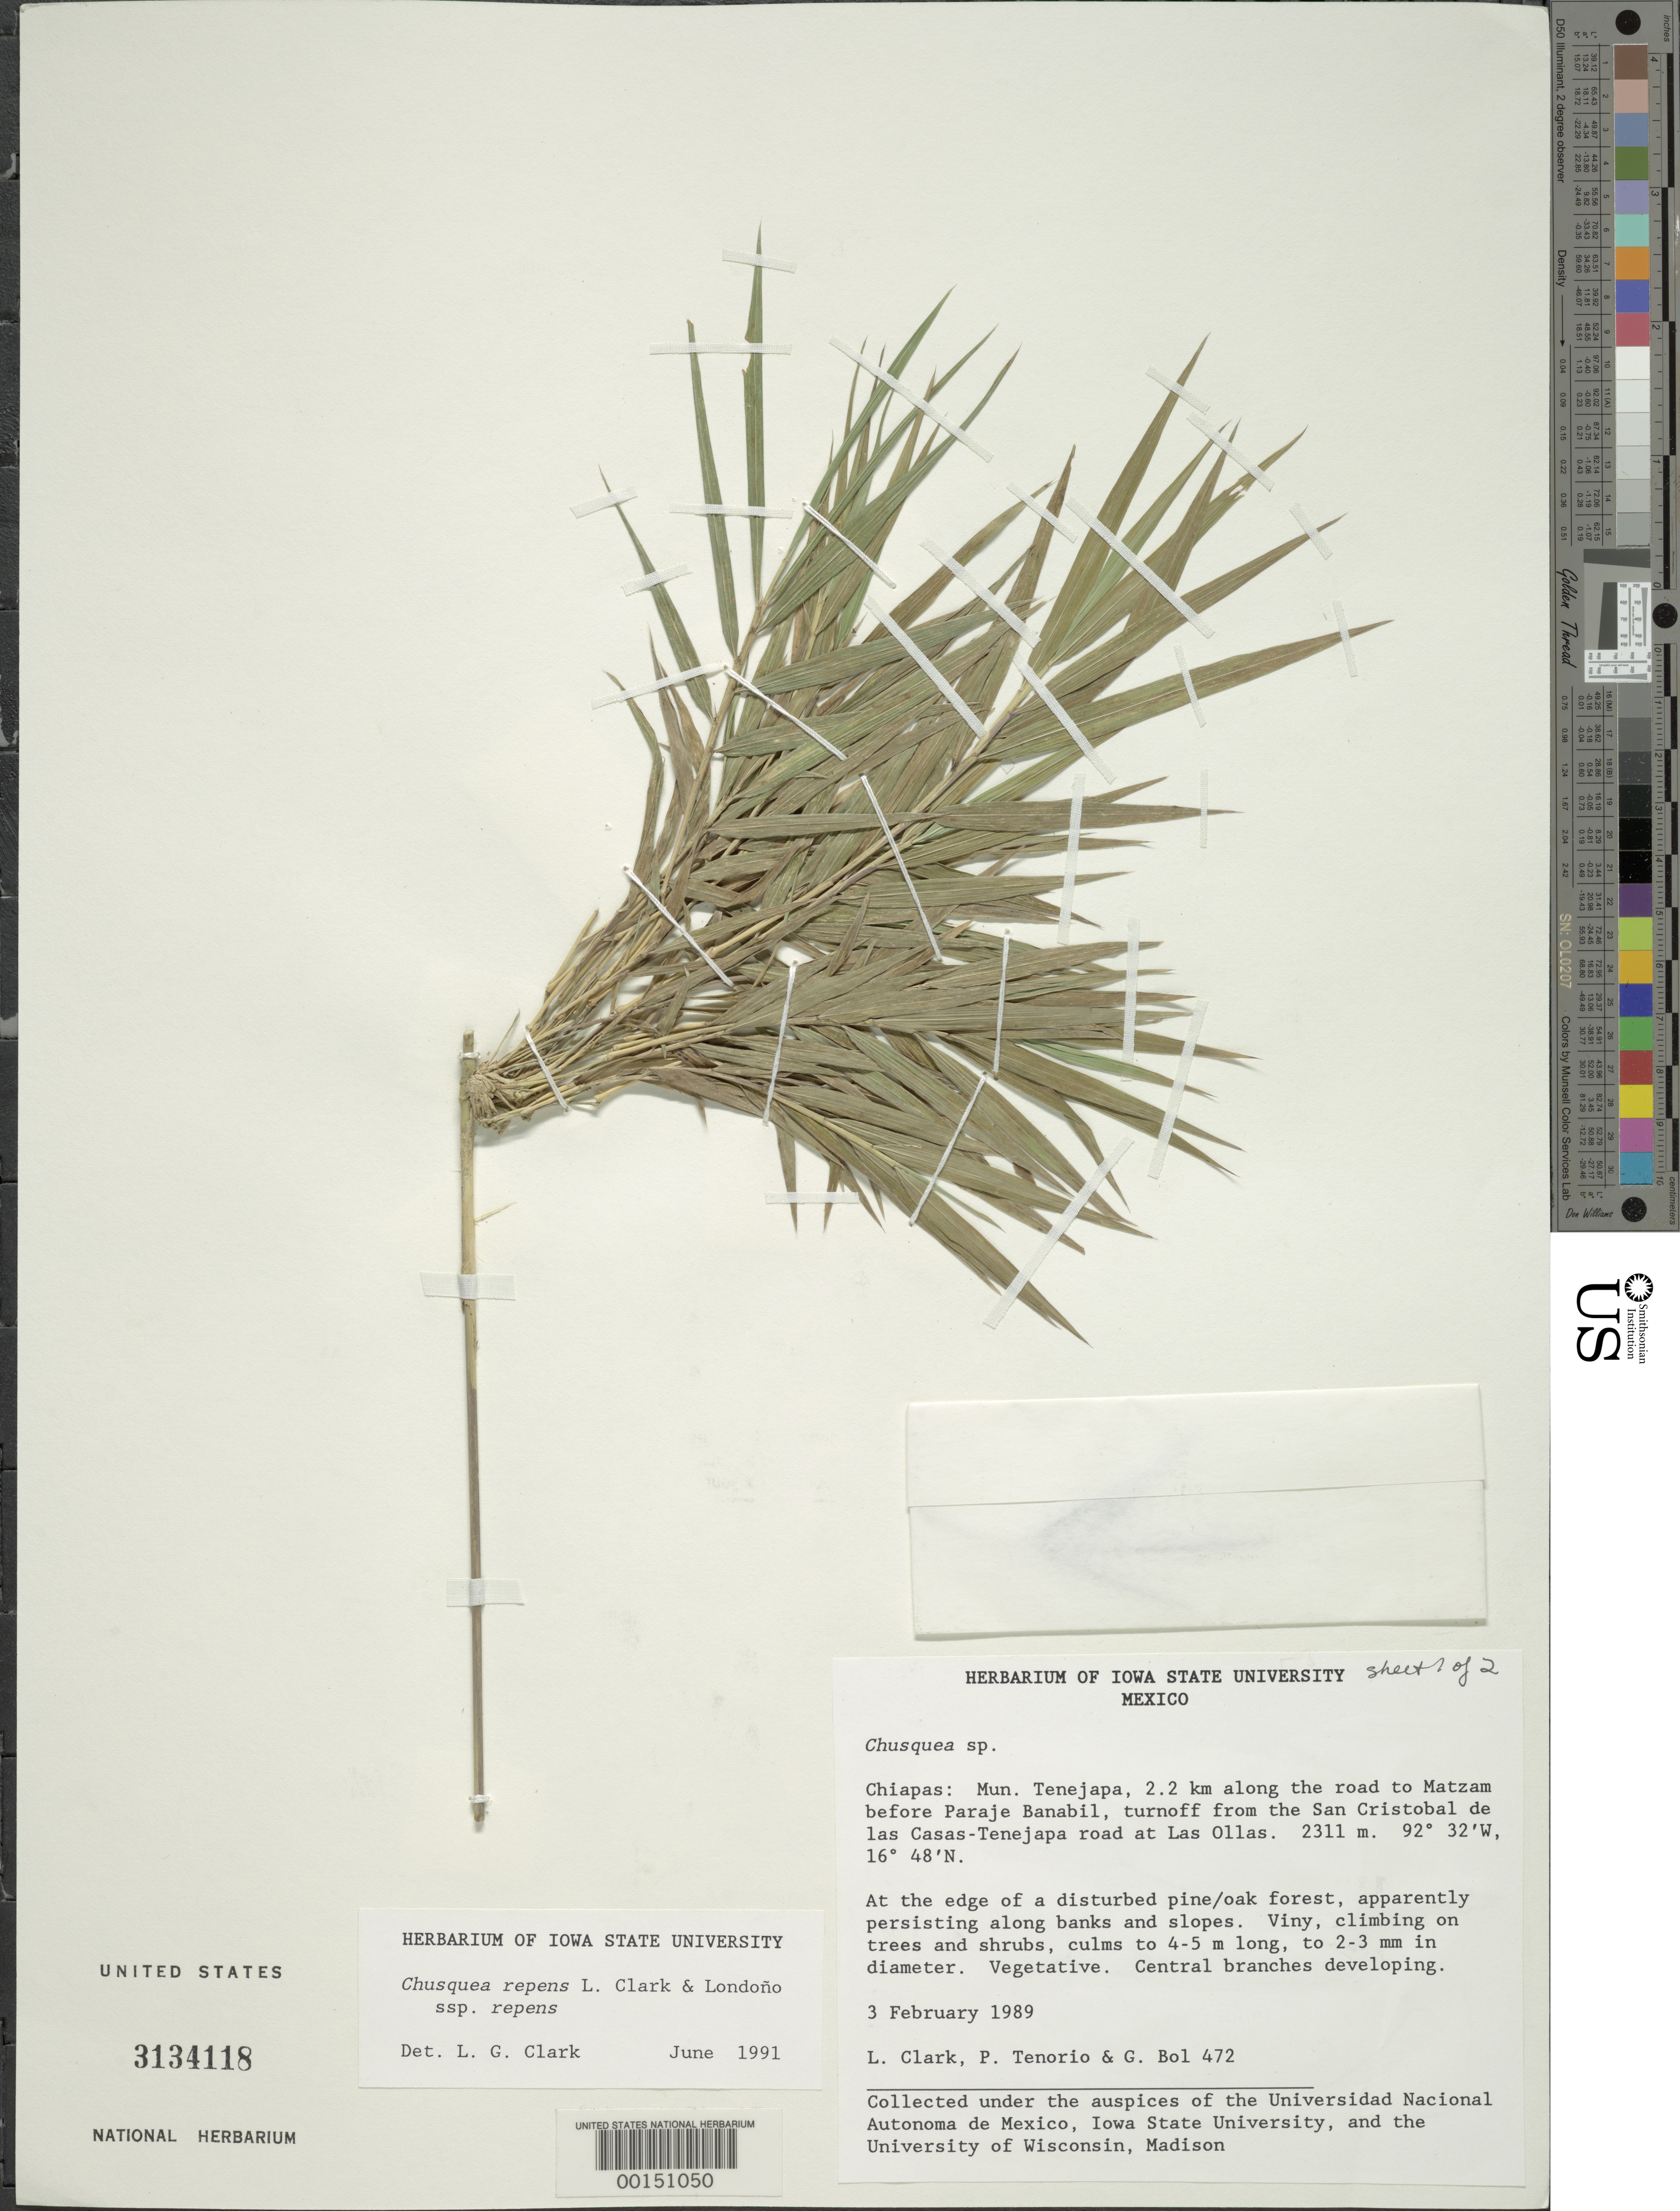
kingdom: Plantae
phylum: Tracheophyta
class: Liliopsida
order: Poales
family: Poaceae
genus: Chusquea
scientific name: Chusquea repens subsp. oaxacacensis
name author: L.G. Clark & Londoño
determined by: Clark, Lynn G., (ISC), Iowa State University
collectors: L. G. Clark, P. Tenorio L. & G. Bol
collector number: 472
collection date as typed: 03 Feb 1989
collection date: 1989-02-03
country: Mexico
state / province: Chiapas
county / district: Tenejapa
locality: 2.2 km along rd to Matzam before paraje Banabil, turnoff from San Cristobal de las Casas-Tenejapa rd, to Las Ollas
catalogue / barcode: US 3134118